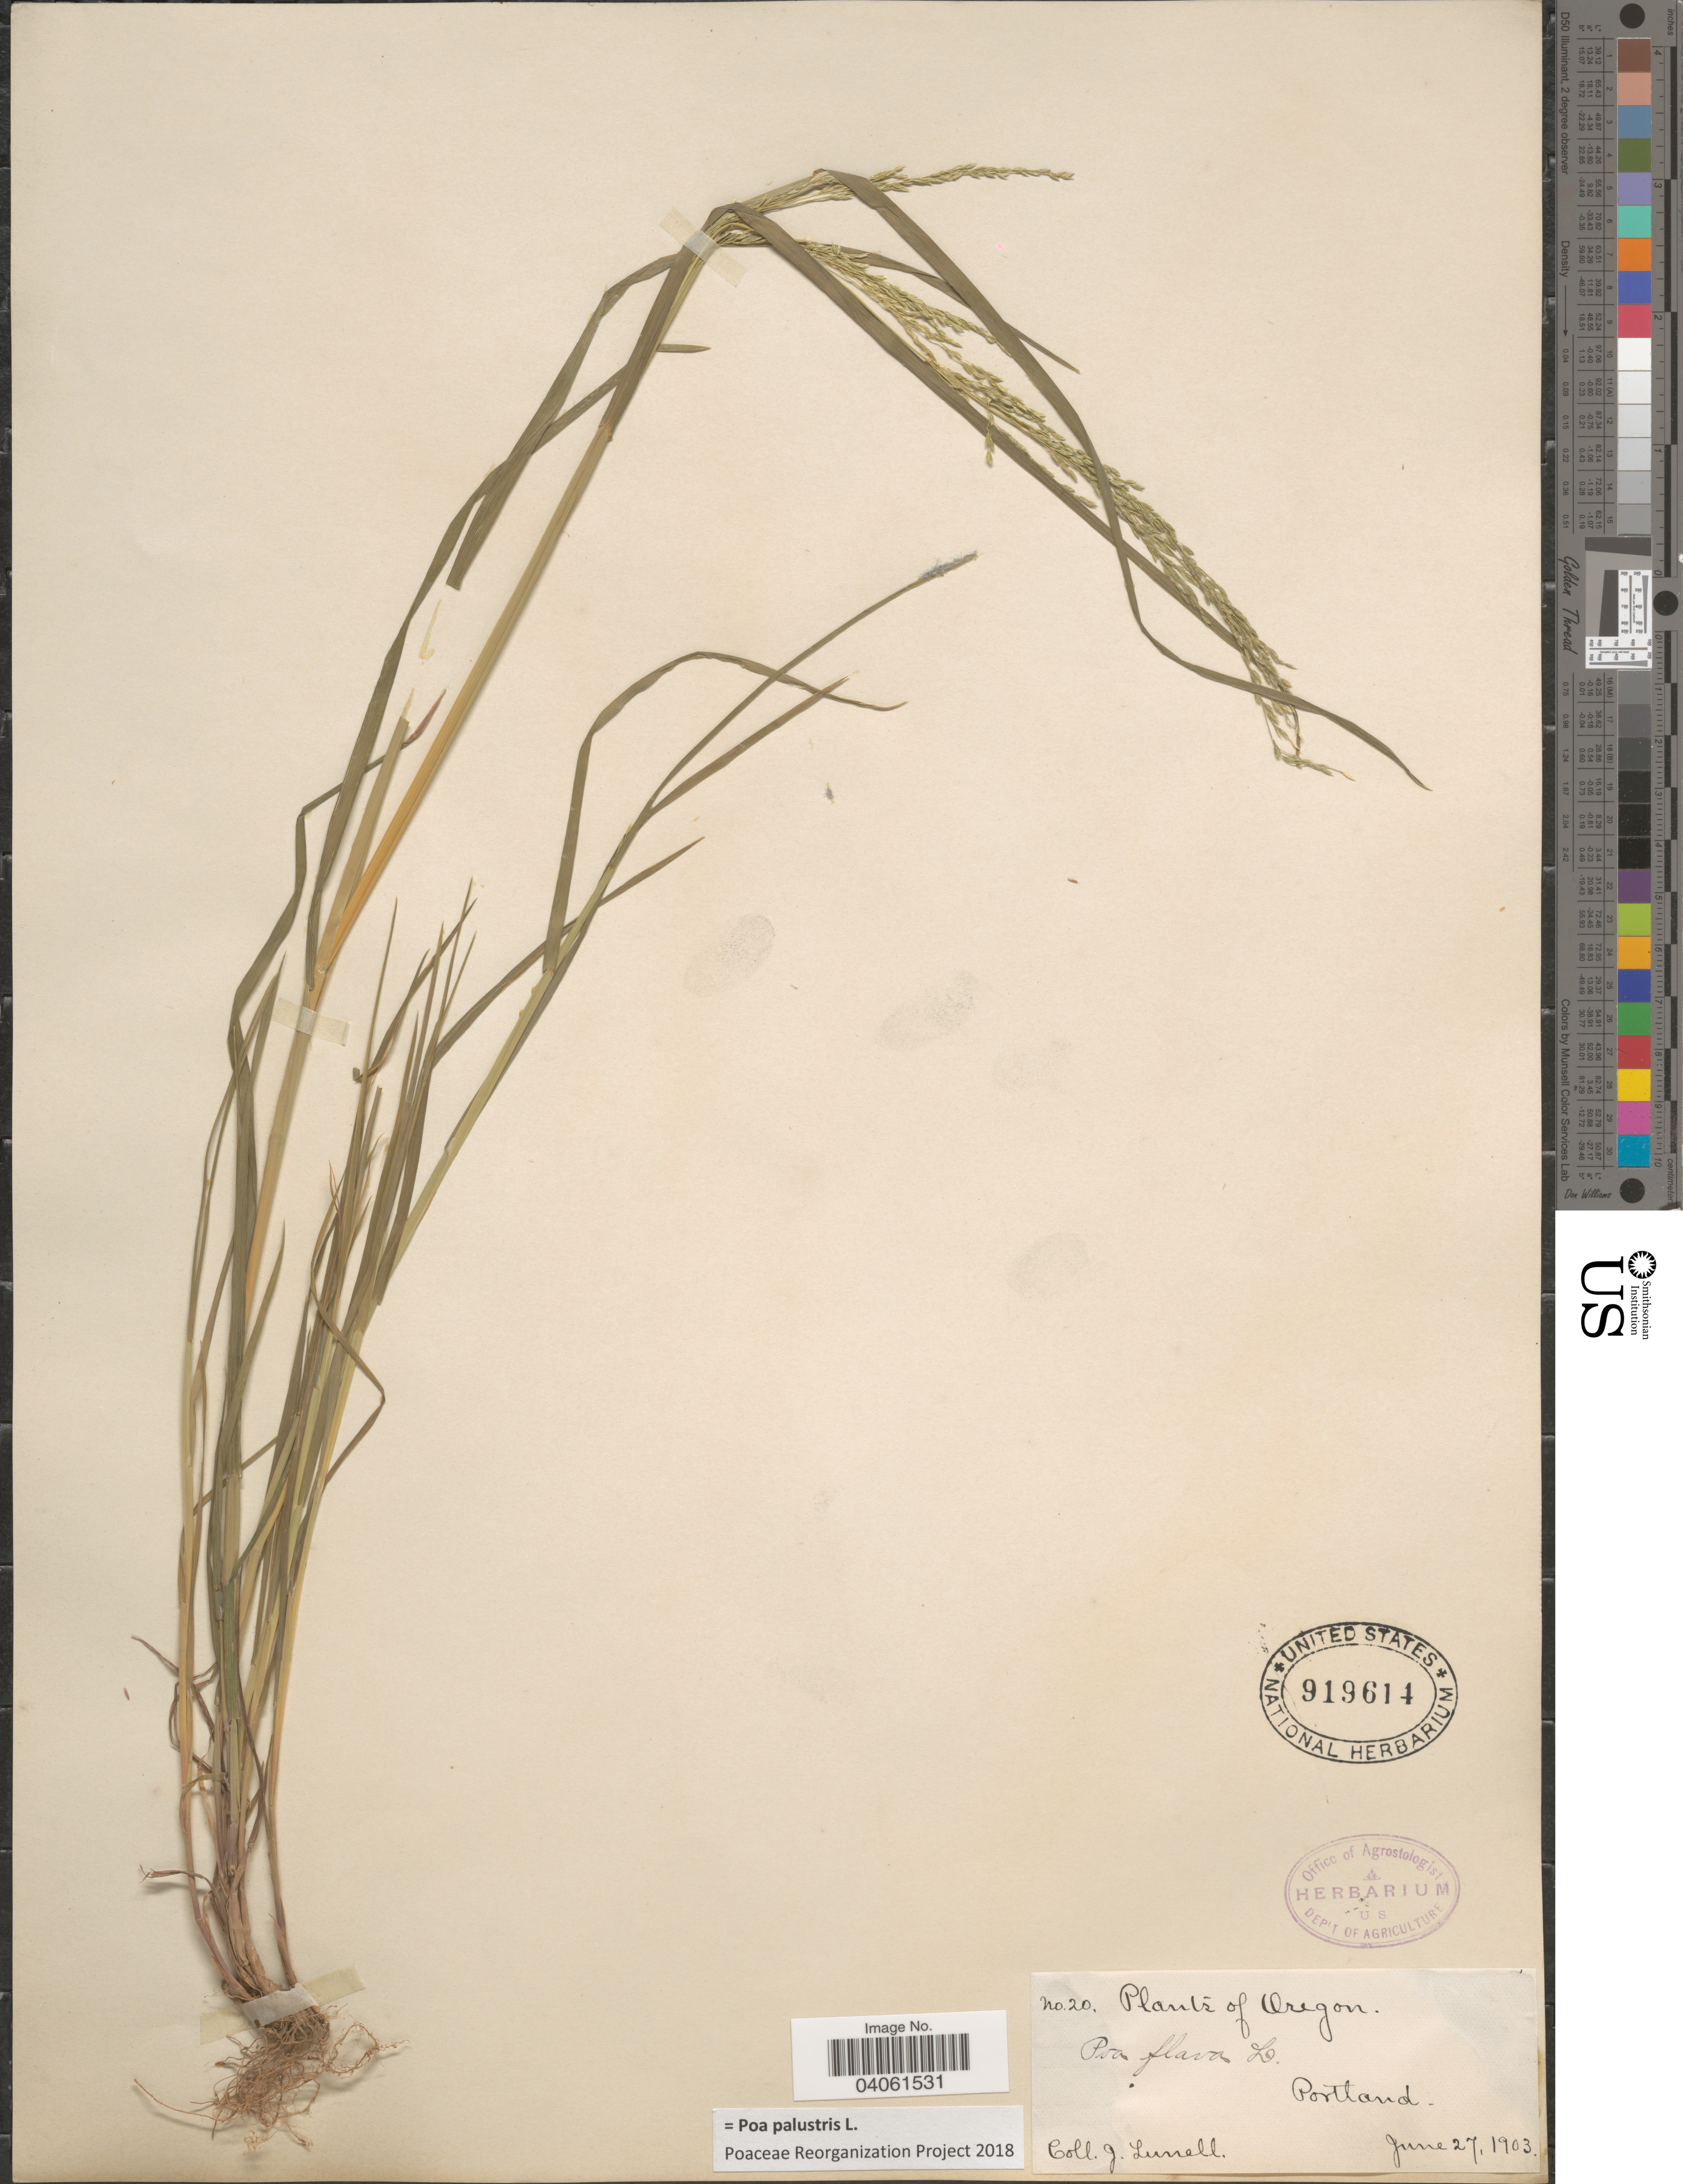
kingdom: Plantae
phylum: Tracheophyta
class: Liliopsida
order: Poales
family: Poaceae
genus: Poa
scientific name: Poa palustris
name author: L.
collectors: J. Lunell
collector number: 20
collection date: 1903-06-27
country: United States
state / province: Oregon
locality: Portland.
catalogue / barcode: US 919614